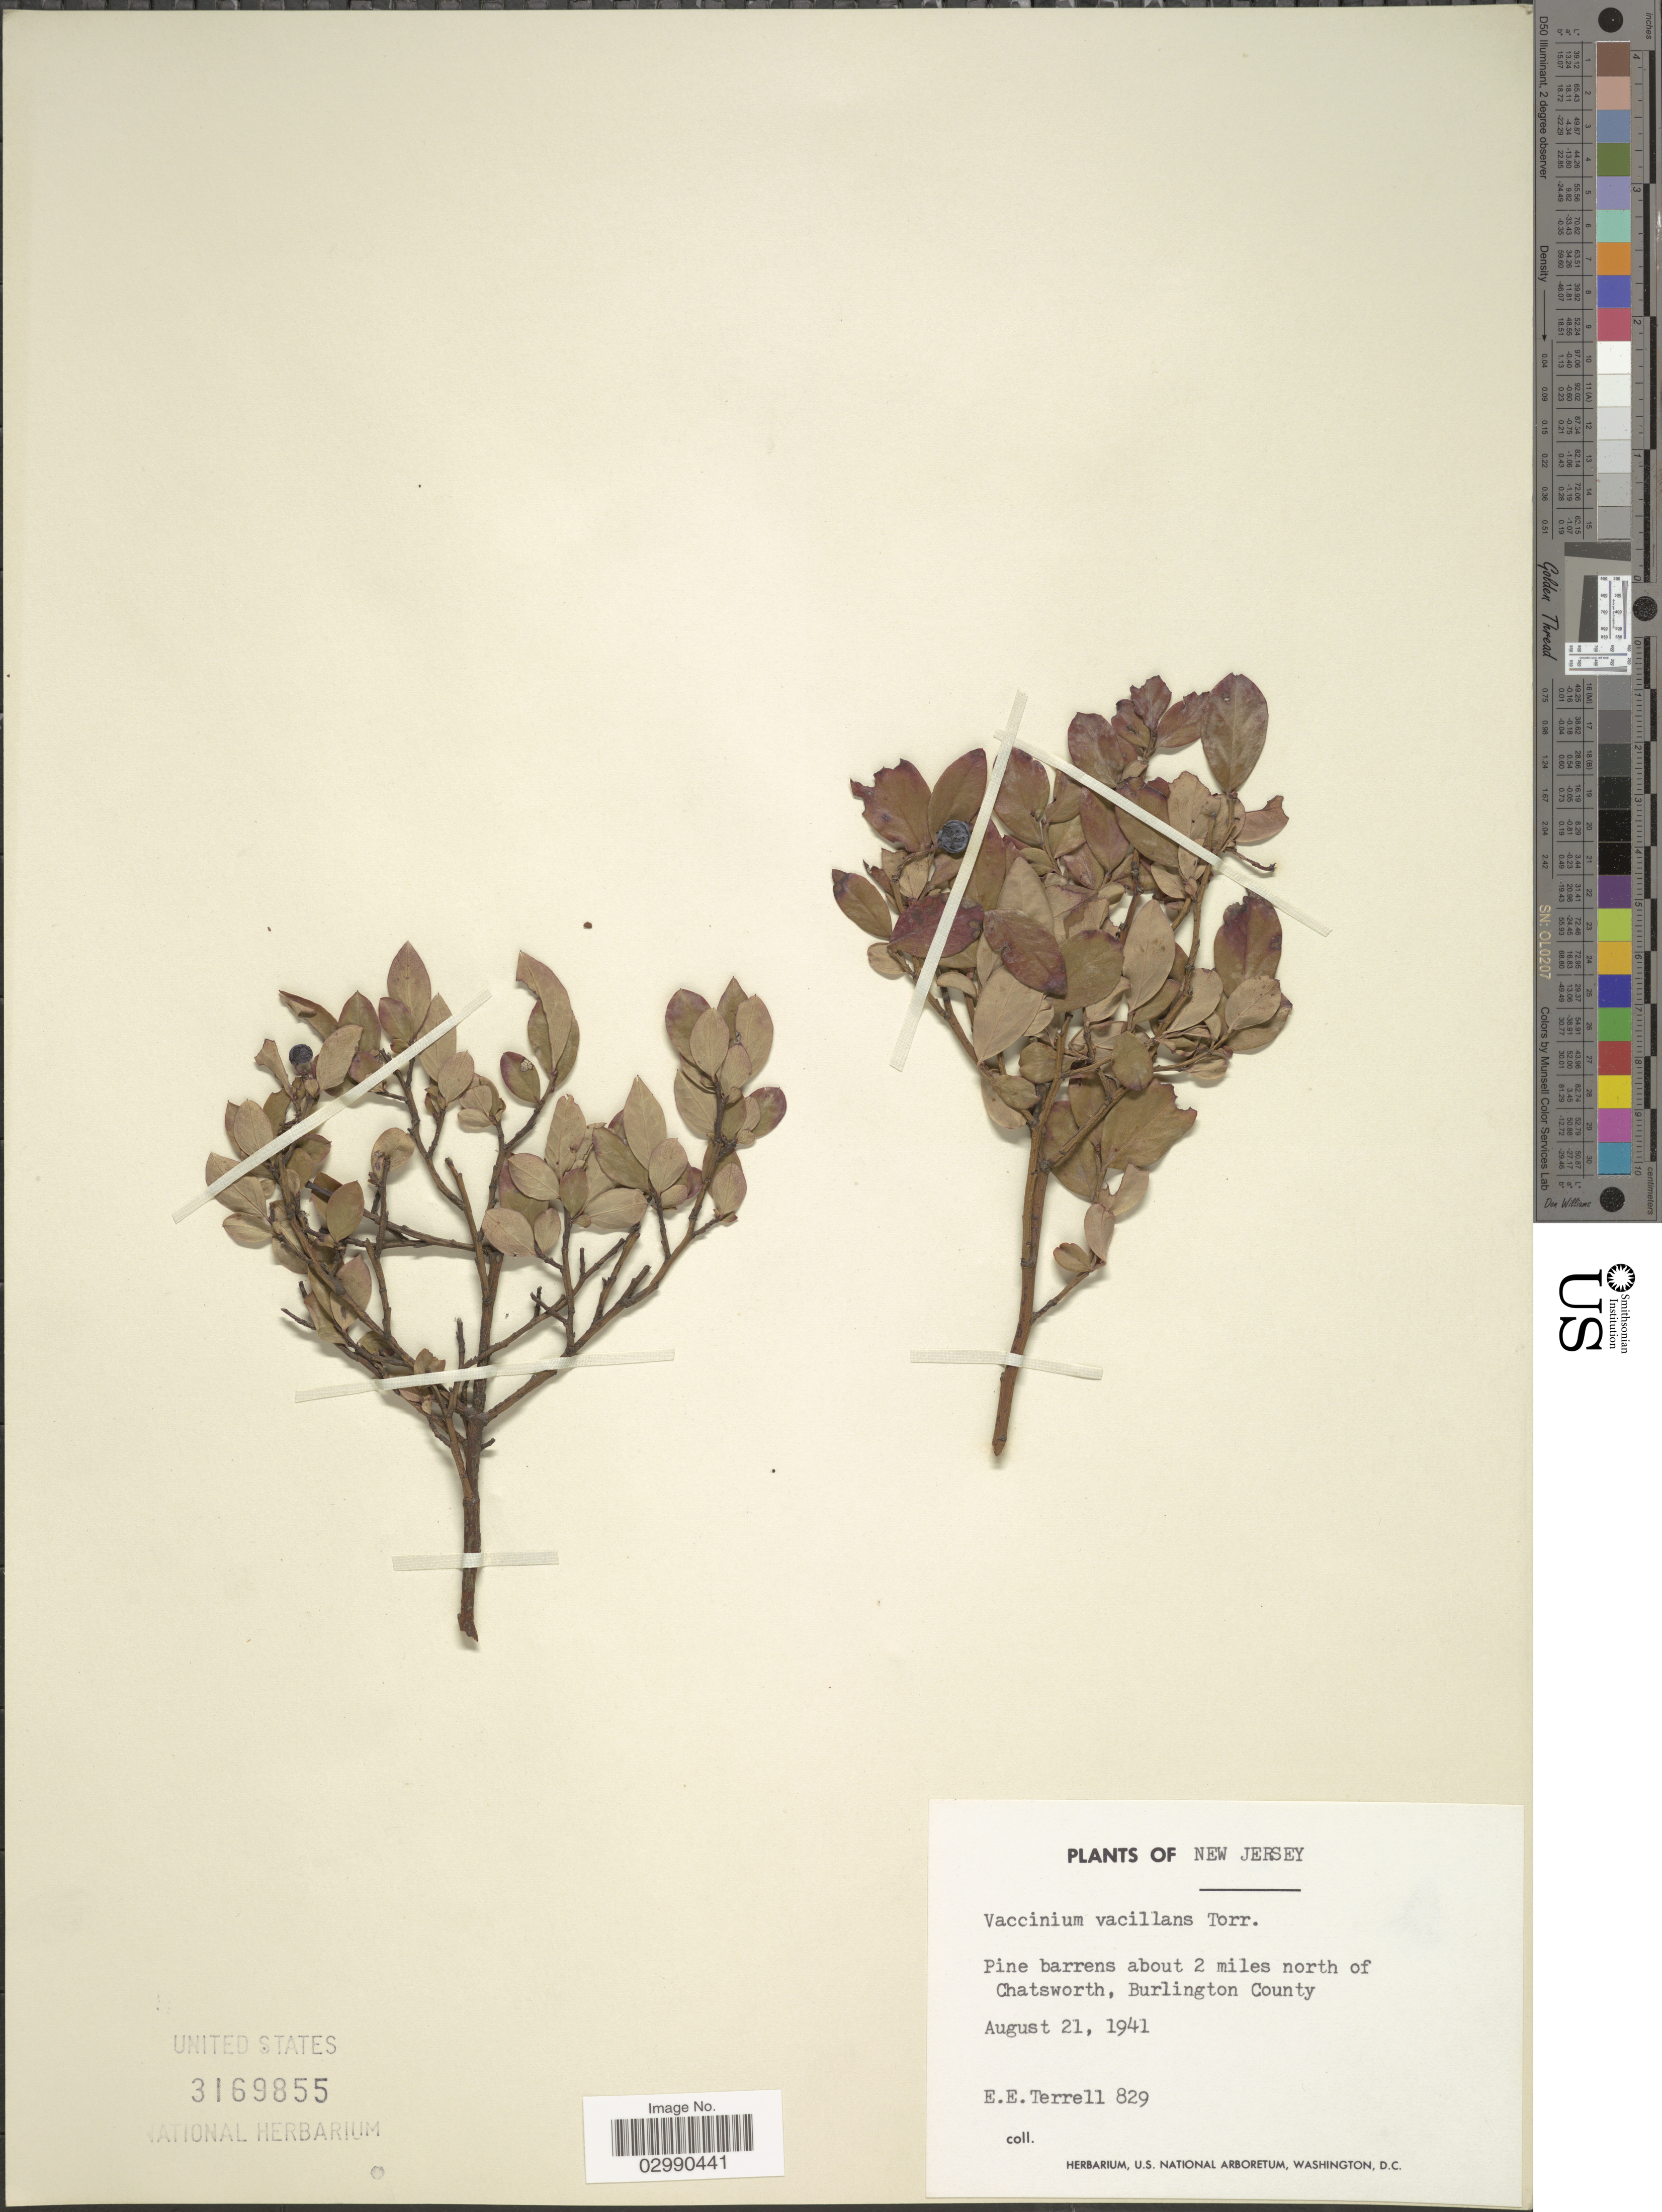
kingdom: Plantae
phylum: Tracheophyta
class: Magnoliopsida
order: Ericales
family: Ericaceae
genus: Vaccinium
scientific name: Vaccinium vacillans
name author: Kalm ex Torr.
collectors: E. E. Terrell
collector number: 829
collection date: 1941-08-21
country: United States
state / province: New Jersey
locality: Pine barrens about 2 miles north of Chatsworth, Burlington County.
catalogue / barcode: US 3169855